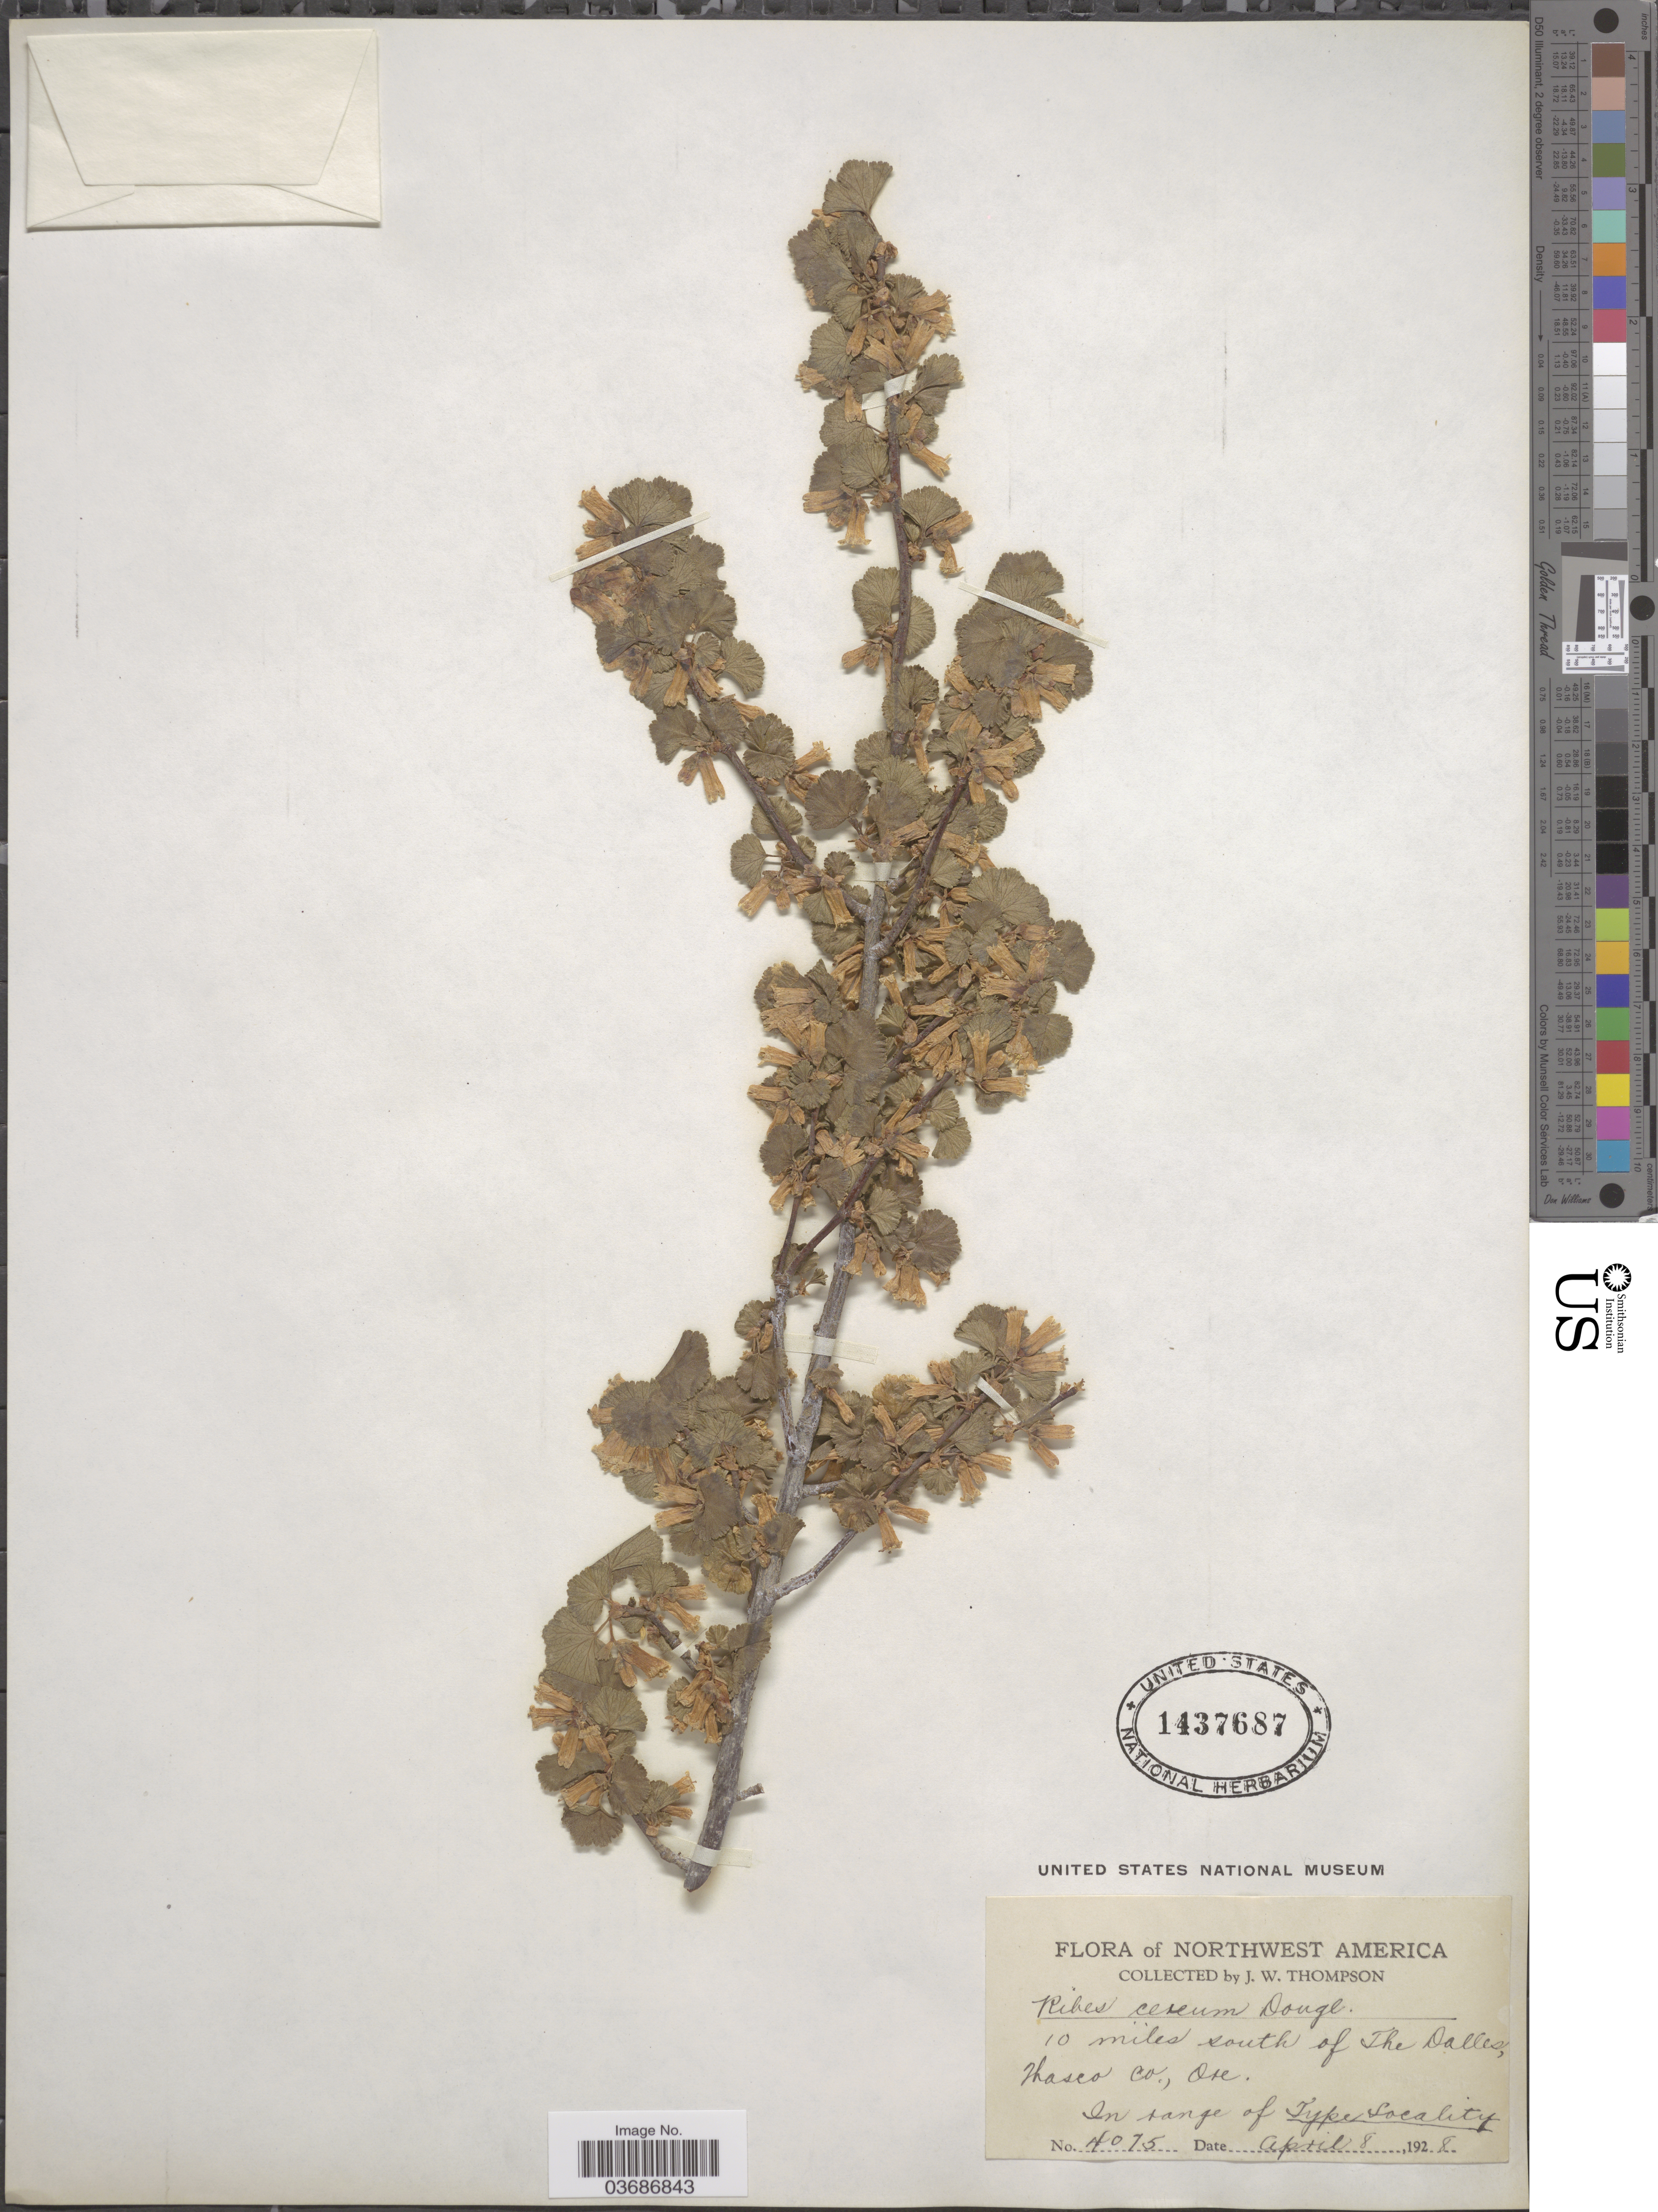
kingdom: Plantae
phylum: Tracheophyta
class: Magnoliopsida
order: Saxifragales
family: Grossulariaceae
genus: Ribes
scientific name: Ribes cereum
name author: Douglas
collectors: J. Thompson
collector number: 4075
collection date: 1928-04-08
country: United States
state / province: Oregon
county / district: Wasco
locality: Northwest America. 10 miles south of The Dalles, Wasco Co.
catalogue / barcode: US 1437687